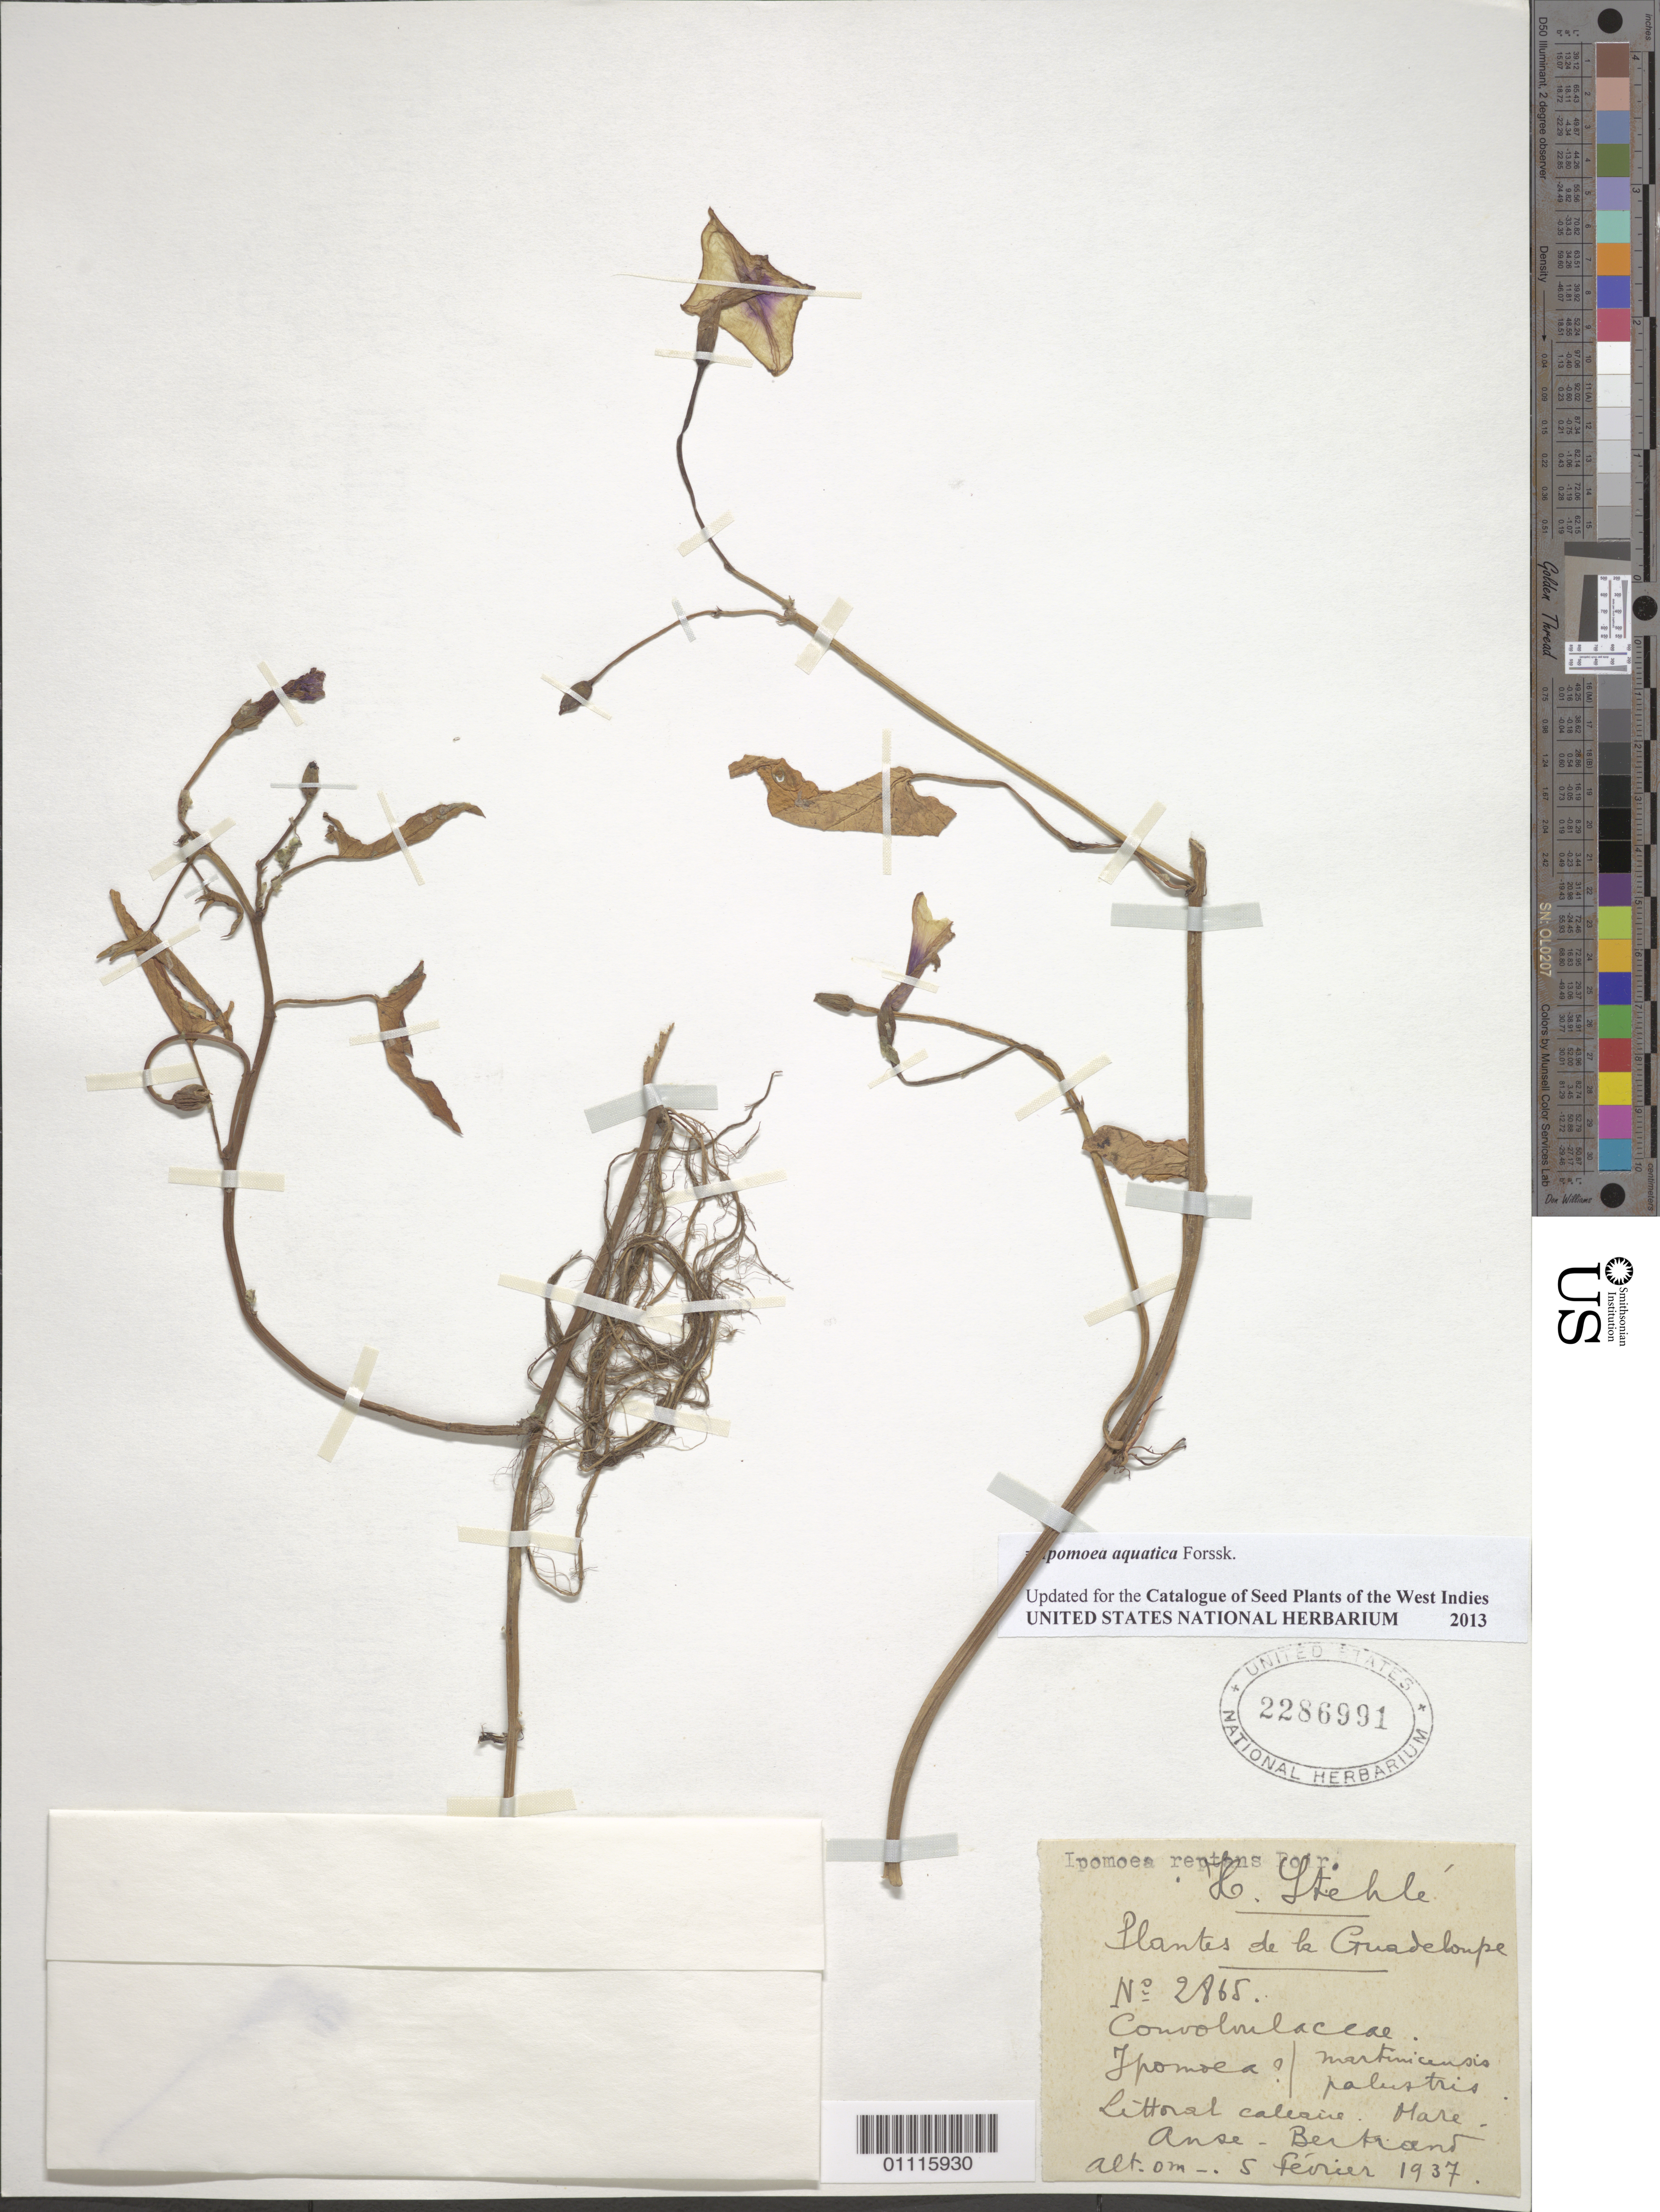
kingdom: Plantae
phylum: Tracheophyta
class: Magnoliopsida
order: Solanales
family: Convolvulaceae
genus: Ipomoea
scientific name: Ipomoea aquatica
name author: Forssk.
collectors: H. Stehlé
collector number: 2865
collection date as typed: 05 Feb 1937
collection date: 1937-02-05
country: Guadeloupe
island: Grande Terre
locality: Littoral calcaire. Mare-Anse-Bertrand.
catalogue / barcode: US 2286991